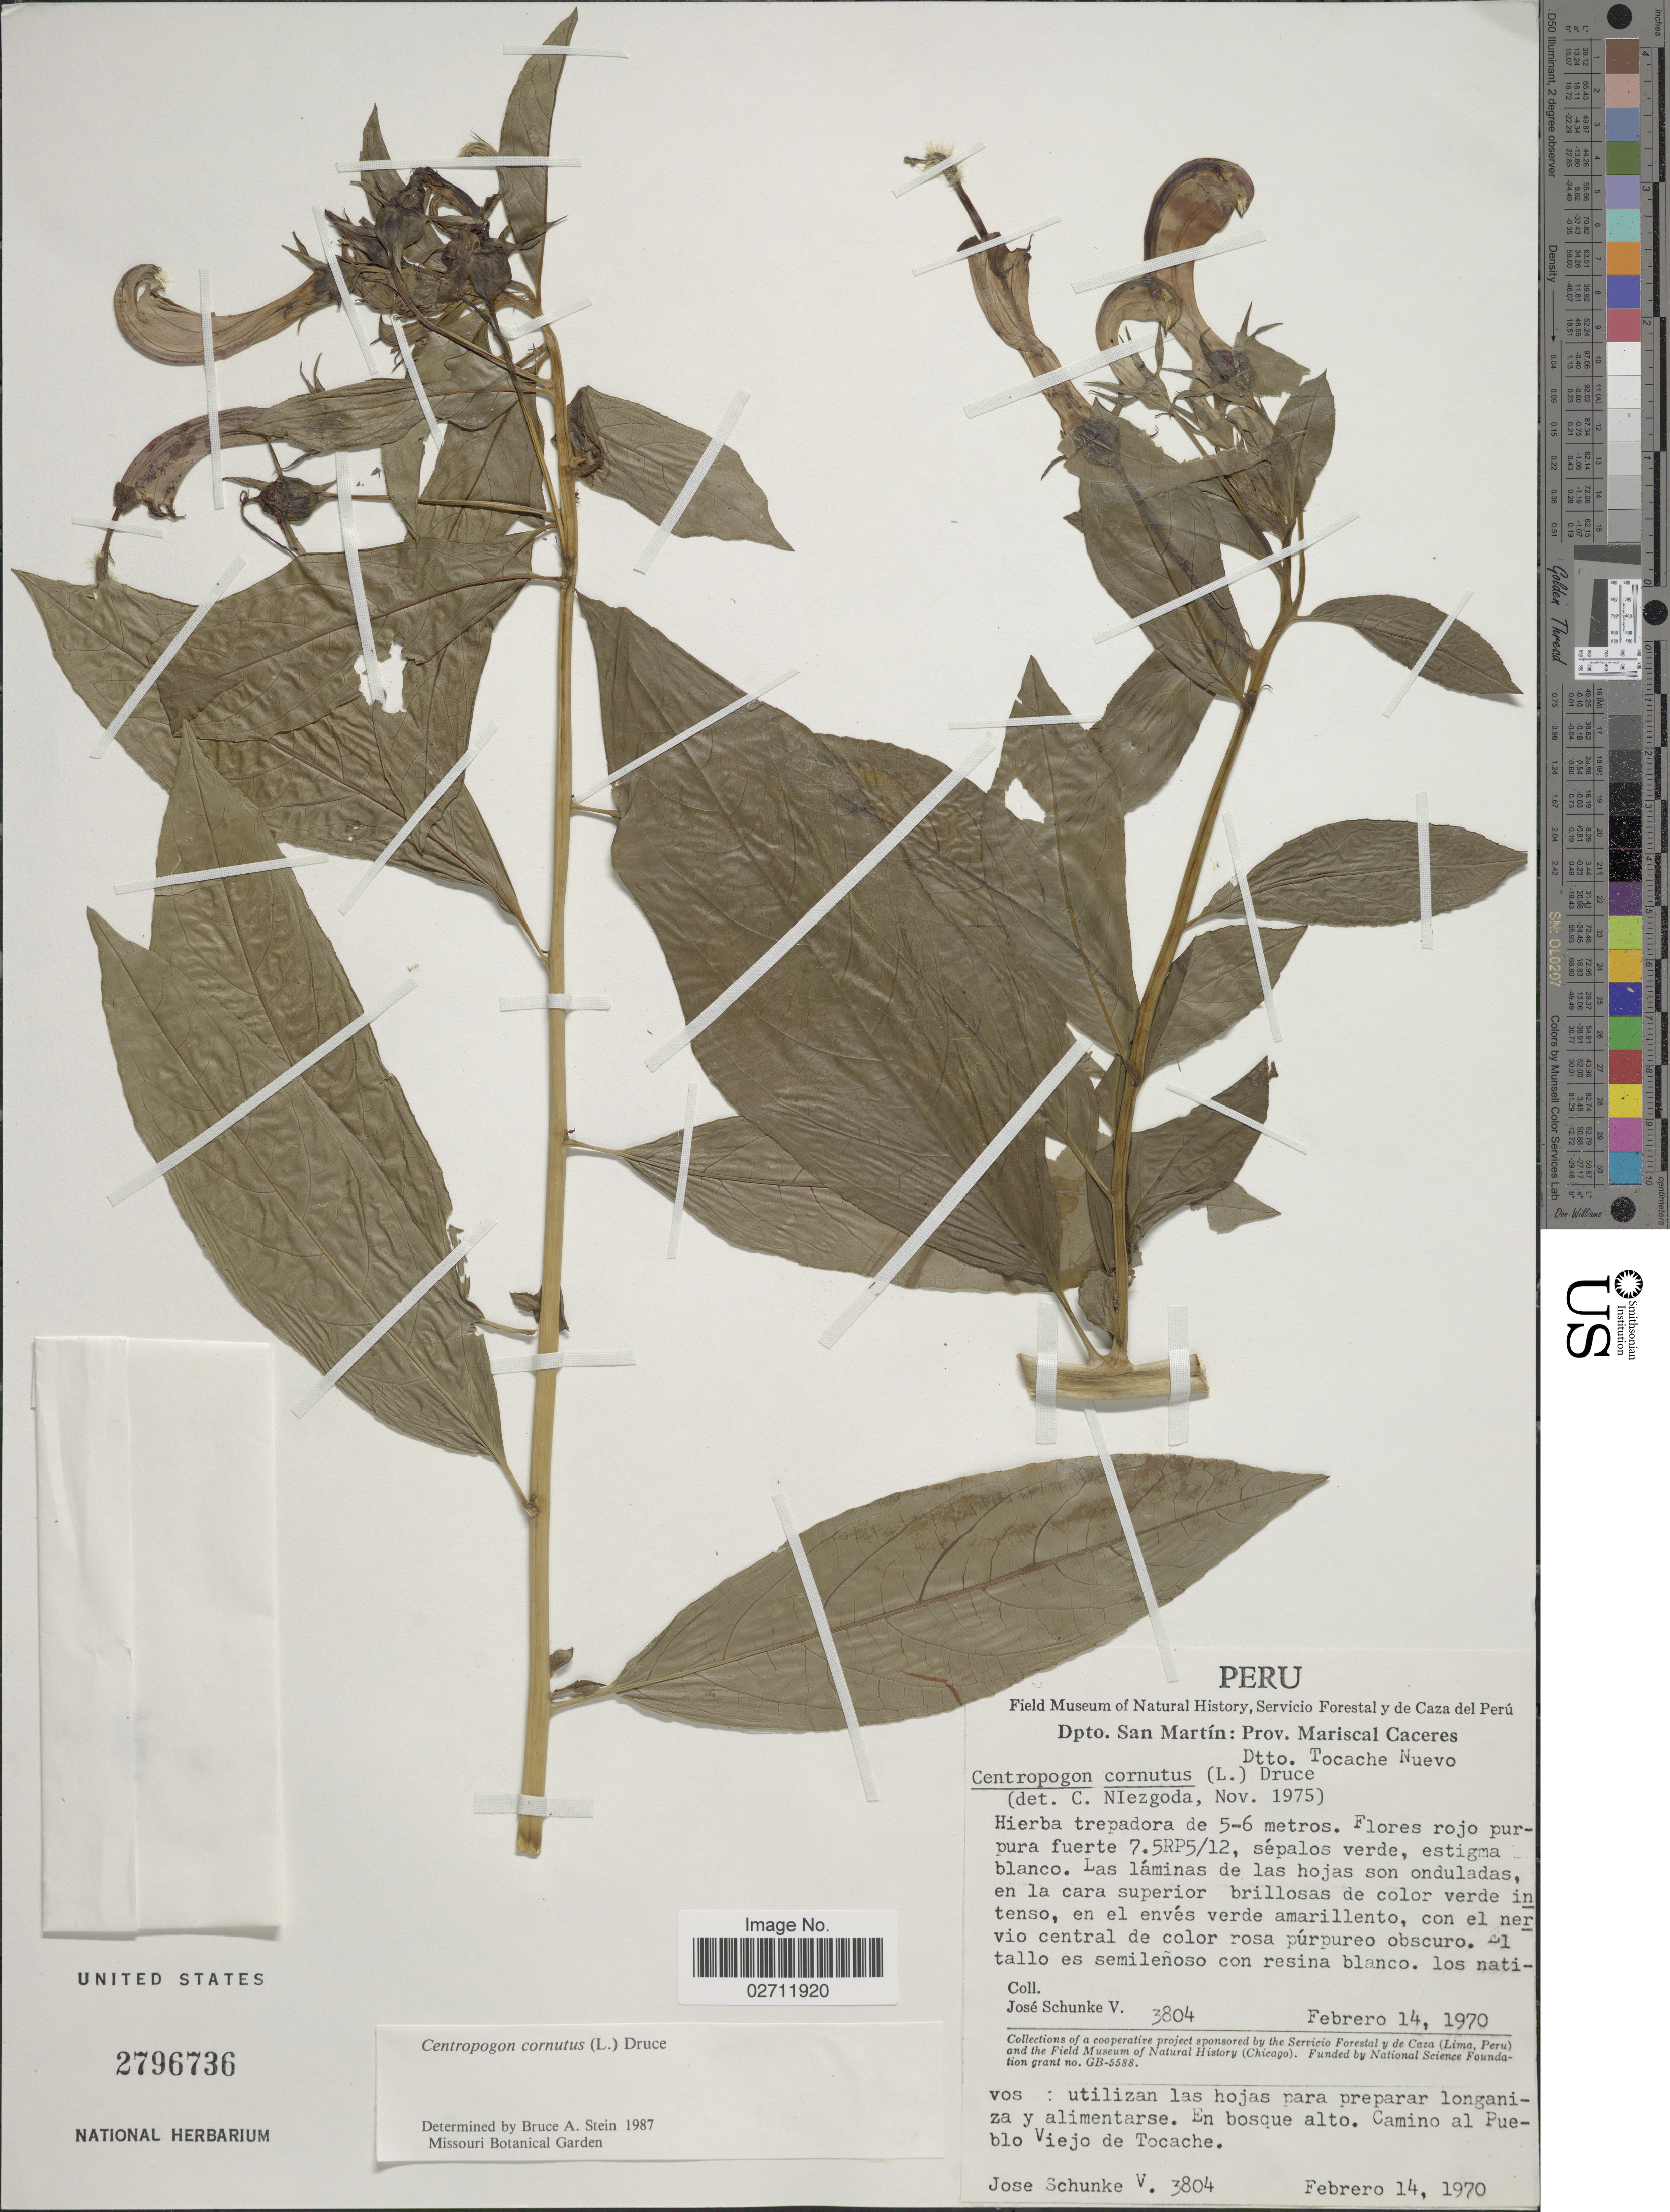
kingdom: Plantae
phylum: Tracheophyta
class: Magnoliopsida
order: Asterales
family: Campanulaceae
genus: Centropogon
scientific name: Centropogon cornutus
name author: (L.) Druce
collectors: J. Schunke Vigo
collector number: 3804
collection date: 1970-02-14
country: Peru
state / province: San Martín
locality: Prov. Mariscal Caceres, Dtto. Tocache Nuevo, en bosque alto, Camino al Pueblo Viejo de Tocache.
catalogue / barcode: US 2796736